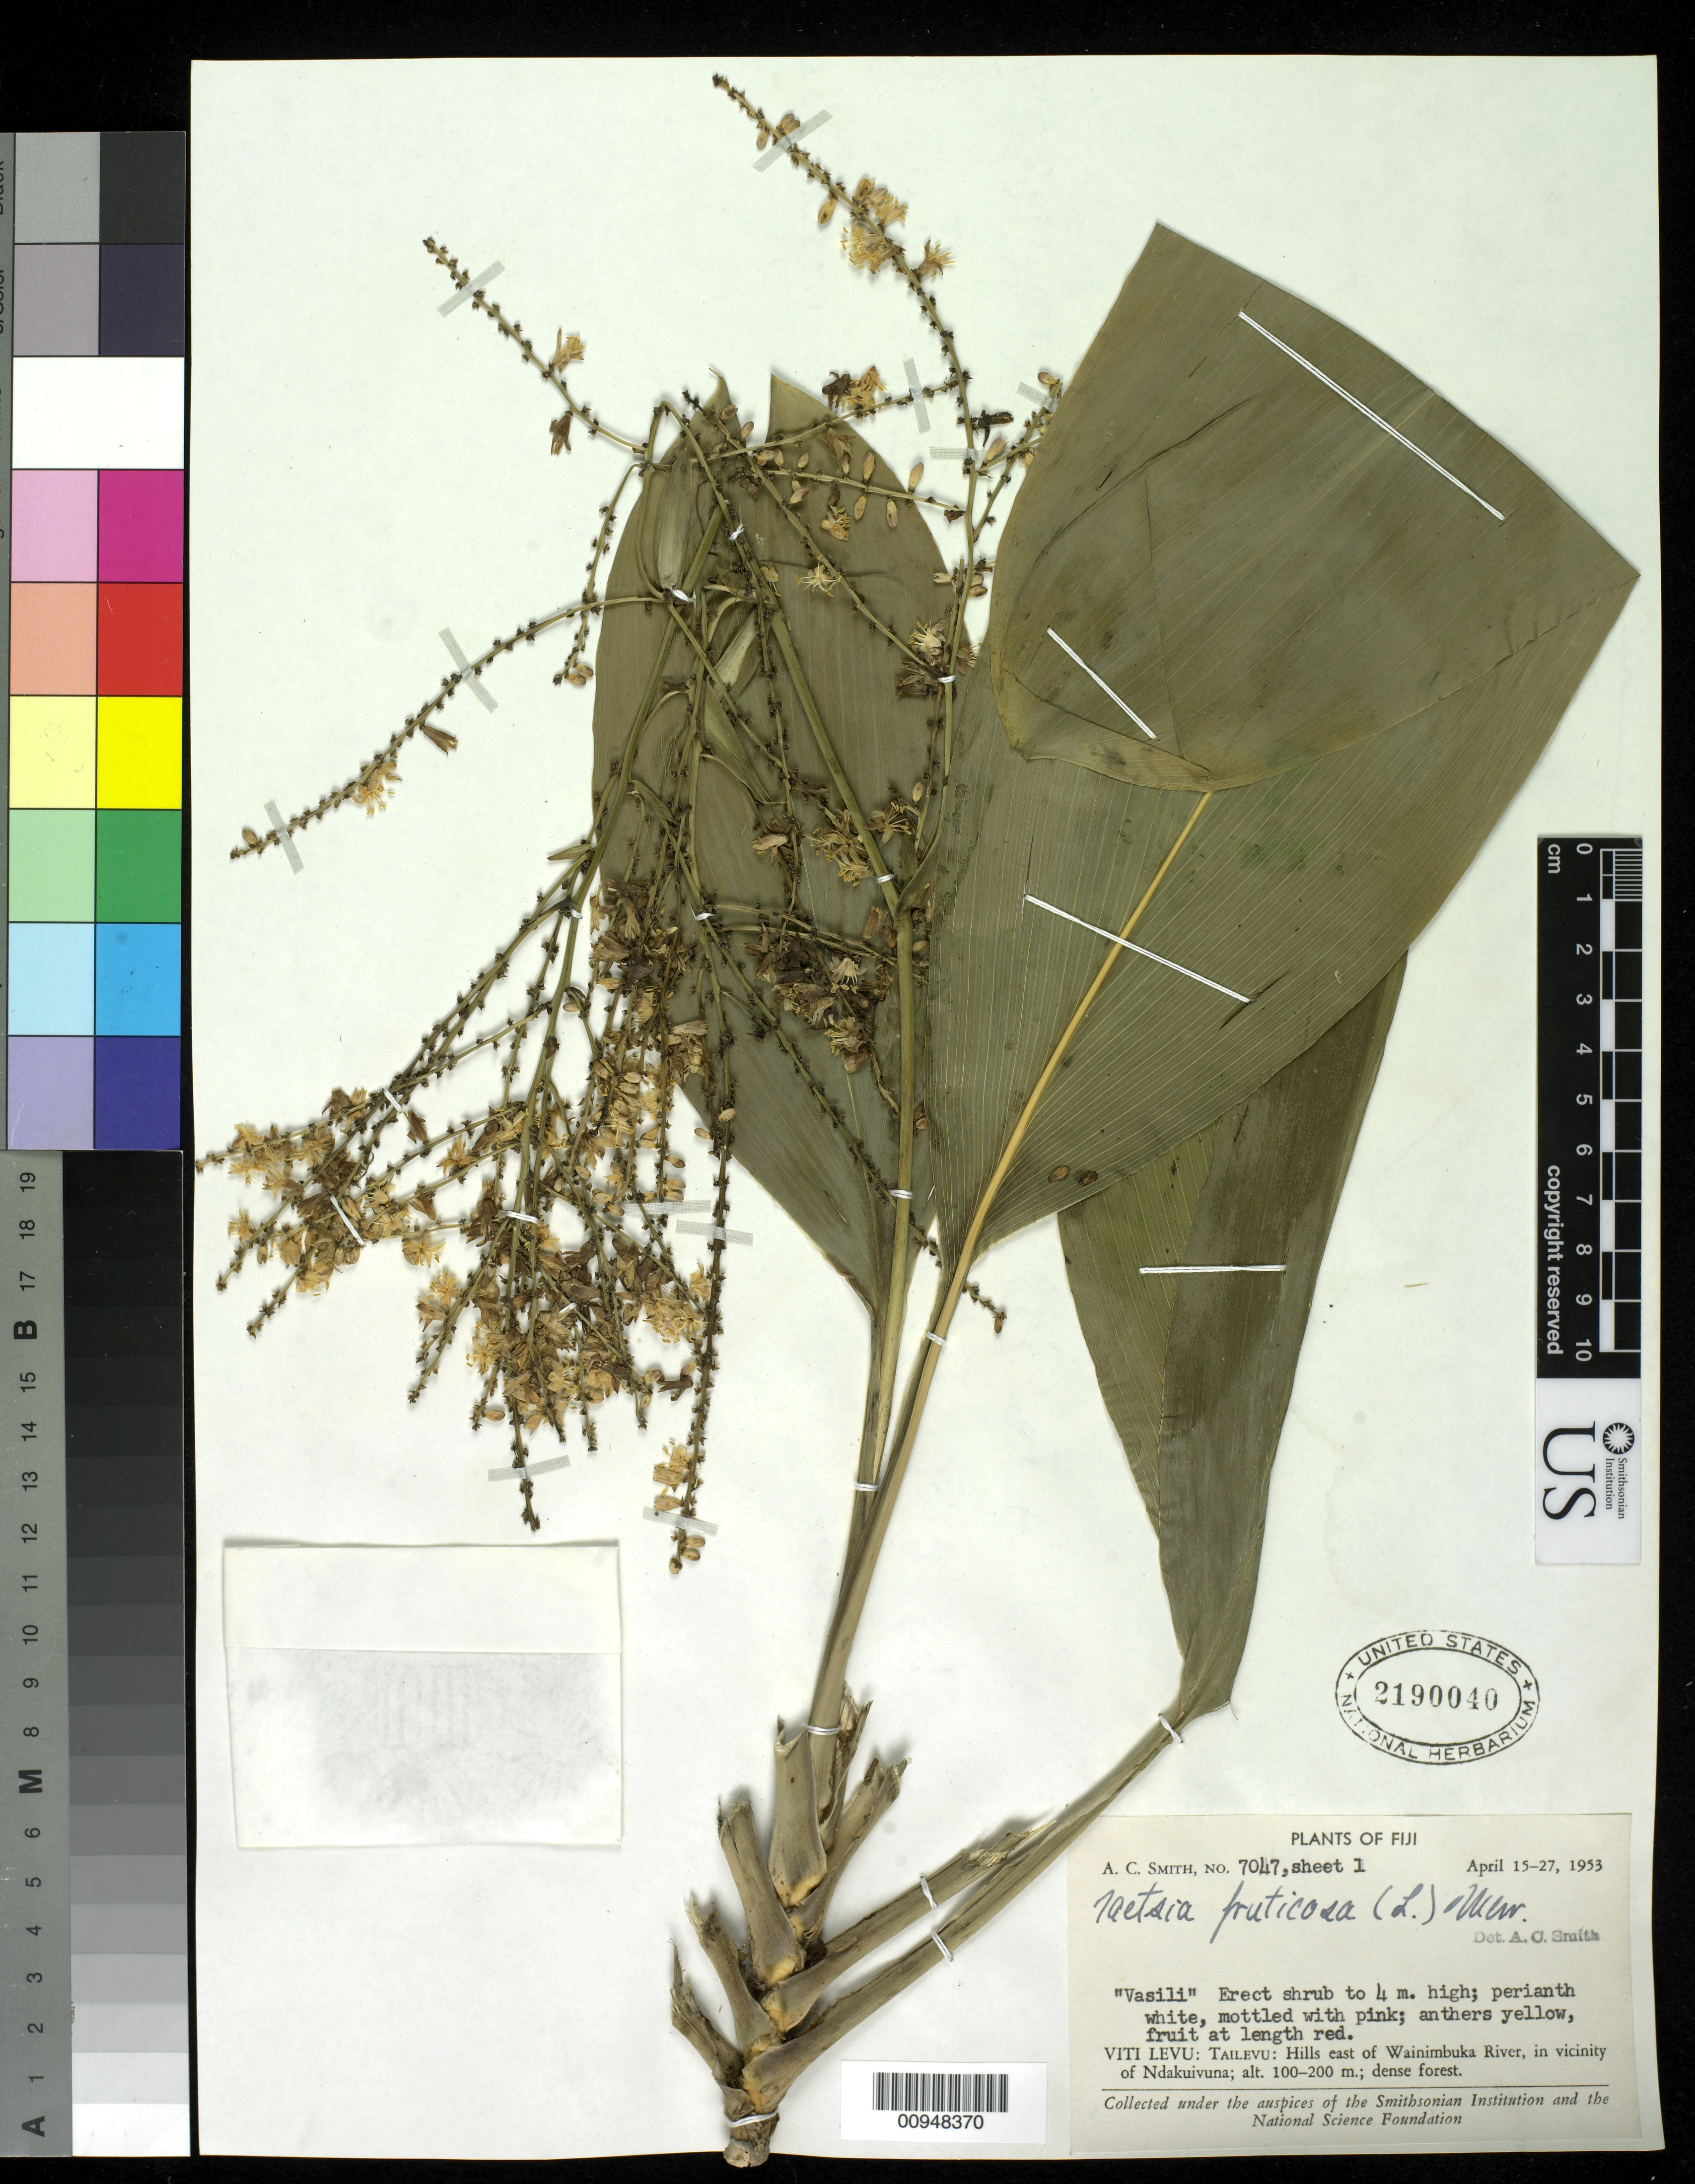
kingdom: Plantae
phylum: Tracheophyta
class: Liliopsida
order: Asparagales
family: Asparagaceae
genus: Cordyline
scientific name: Cordyline fruticosa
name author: (L.) A. Chev.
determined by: Strong, Mark T., (BOT), Smithsonian Institution - National Museum of Natural History (UNITED STATES)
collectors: C. A. Smith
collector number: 7047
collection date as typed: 15 Apr 1953 to 27 Apr 1953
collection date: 1953-04-15/1953-04-27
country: Fiji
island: Viti Levu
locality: Tailevu: Hills E of Wainimbuka River, in vicinity of Ndakuivuna.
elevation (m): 100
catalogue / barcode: US 2190040